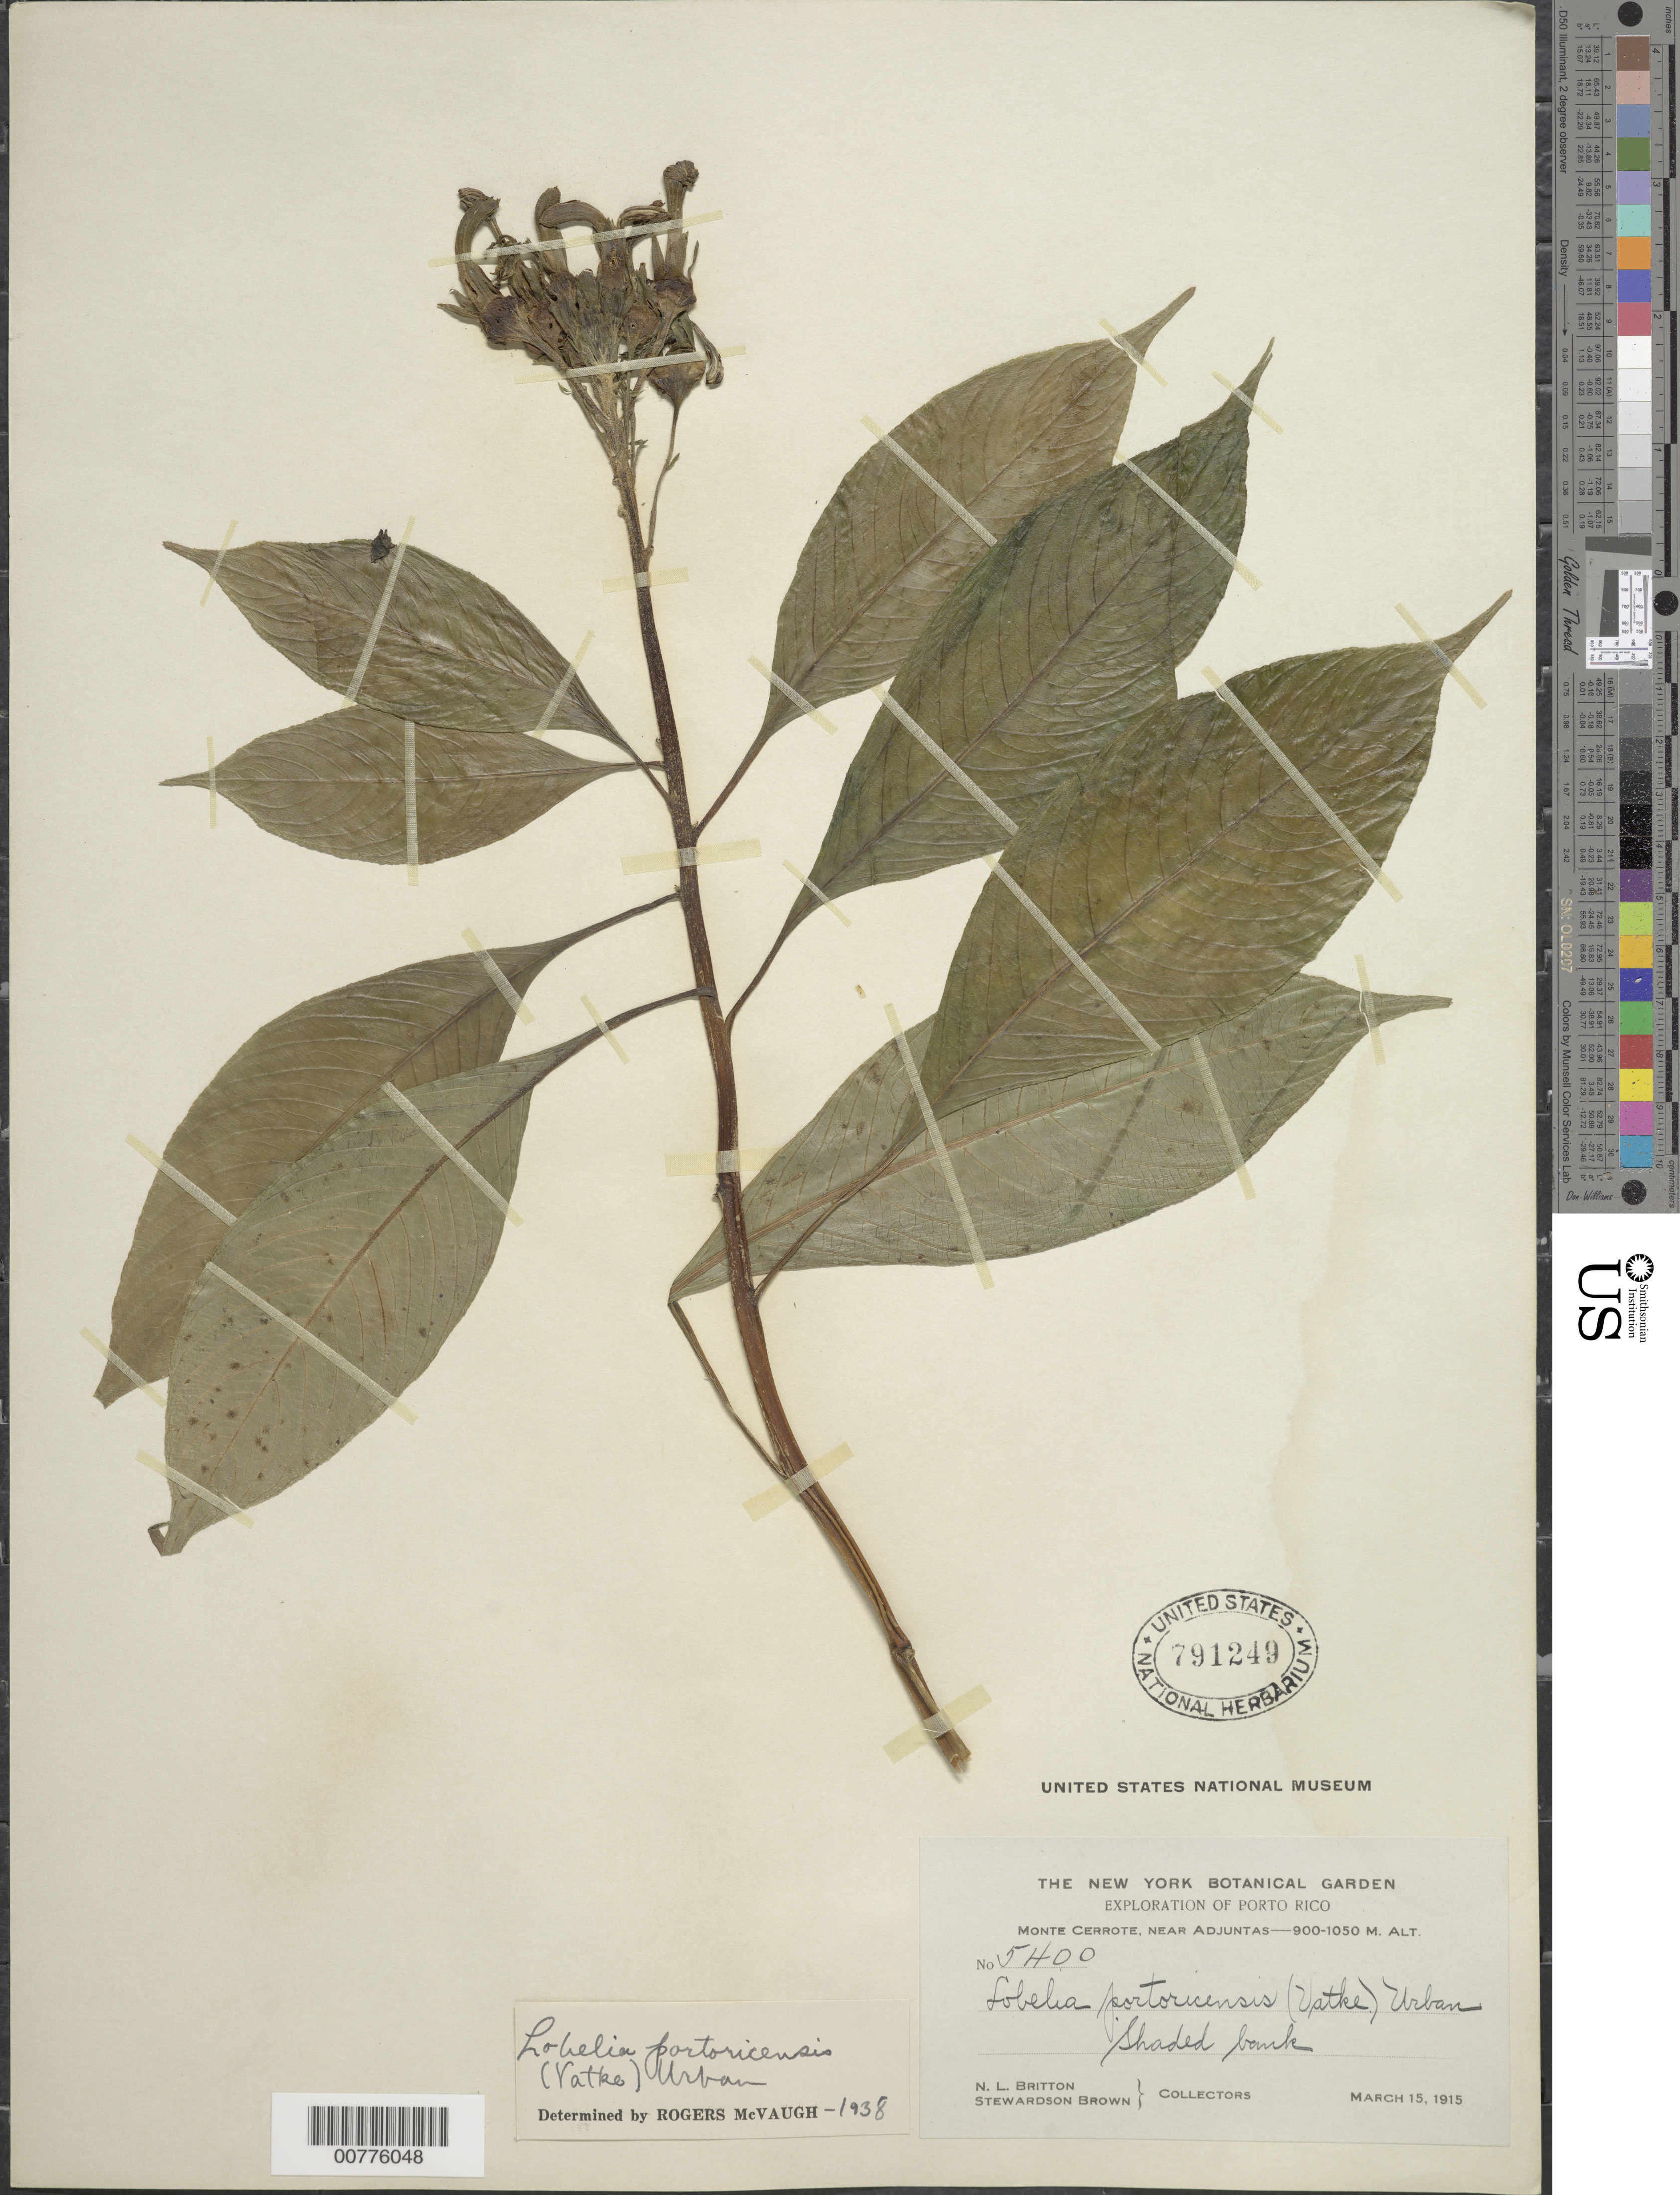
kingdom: Plantae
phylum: Tracheophyta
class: Magnoliopsida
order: Asterales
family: Campanulaceae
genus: Lobelia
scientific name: Lobelia portoricensis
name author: (Vatke) Urb.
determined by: McVaugh, R.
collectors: N. Britton & S. Brown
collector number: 5400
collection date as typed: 15 Mar 1915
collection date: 1915-03-15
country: Puerto Rico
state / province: Adjuntas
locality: Monte Cerrote, near Adjuntas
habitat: Shaded bank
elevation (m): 900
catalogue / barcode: US 791249